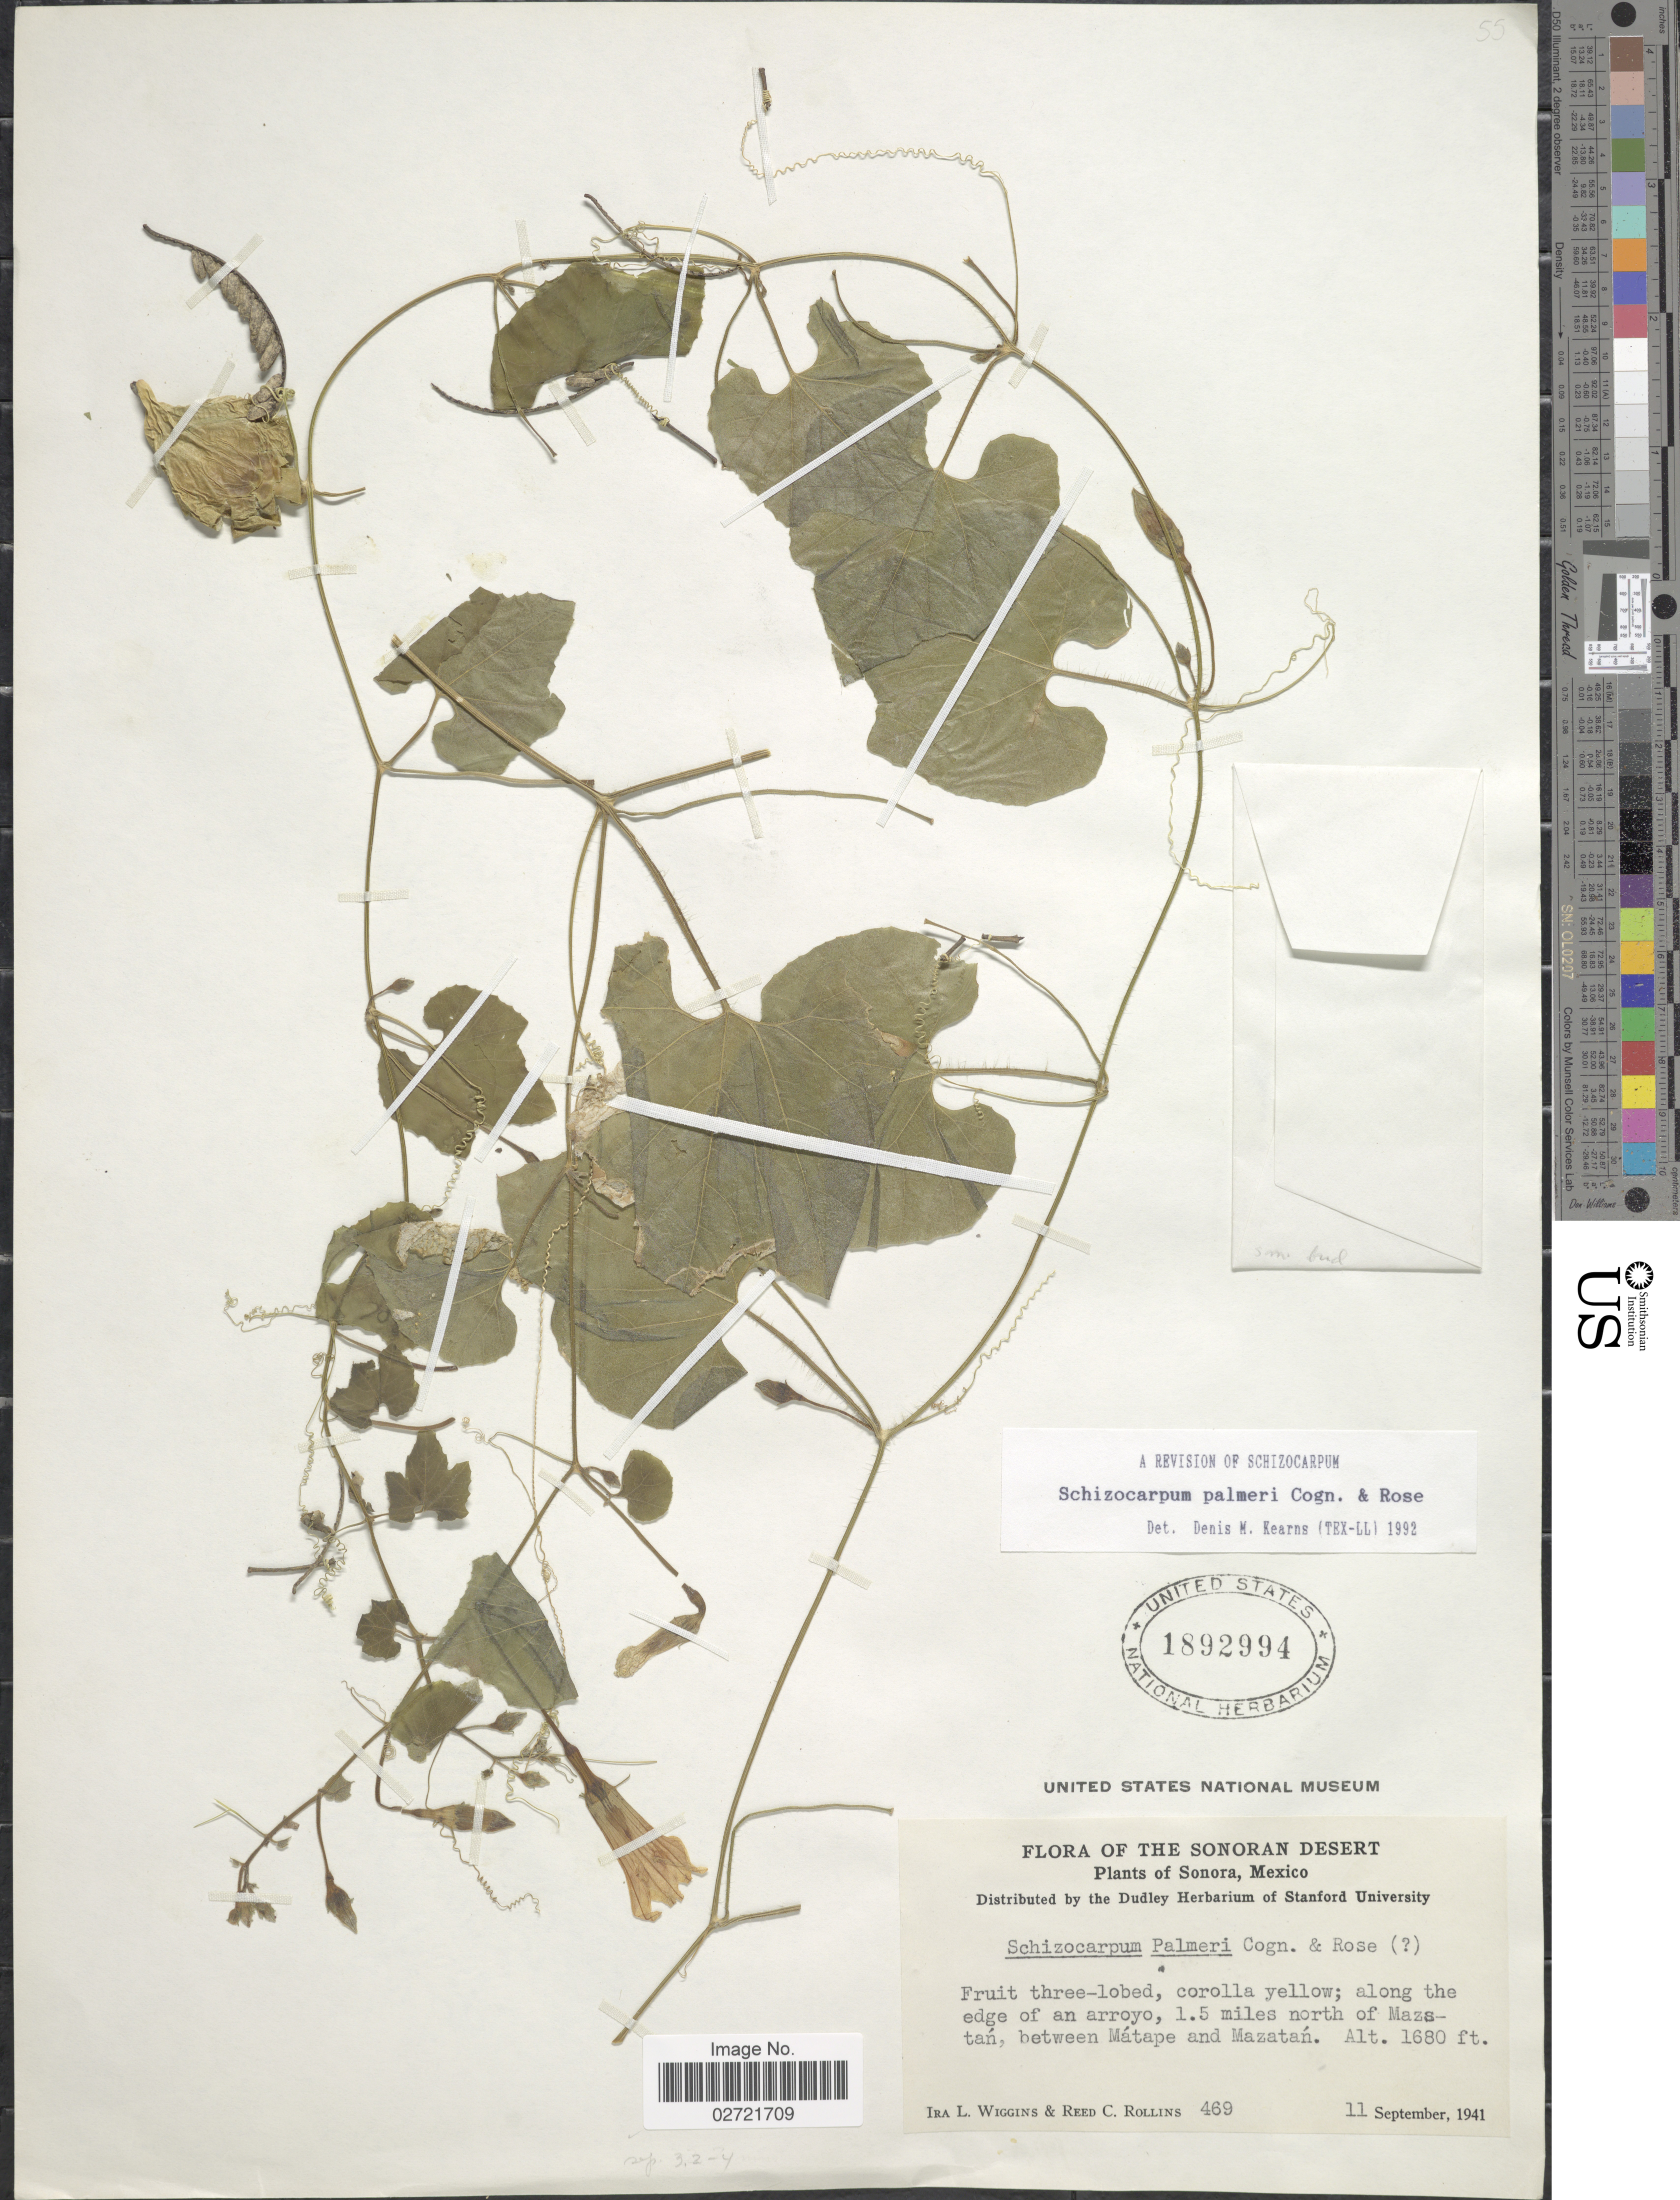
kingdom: Plantae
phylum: Tracheophyta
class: Magnoliopsida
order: Cucurbitales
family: Cucurbitaceae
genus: Schizocarpum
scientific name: Schizocarpum palmeri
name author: Cogn. & Rose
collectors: I. L. Wiggins & R. C. Rollins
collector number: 469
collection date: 1941-09-11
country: Mexico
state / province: Sonora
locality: The Sonoran Desert; along the edge of an arroyo, 1.5 miles north of Mazatán, between Mátape and Mazatán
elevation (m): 512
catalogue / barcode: US 1892994